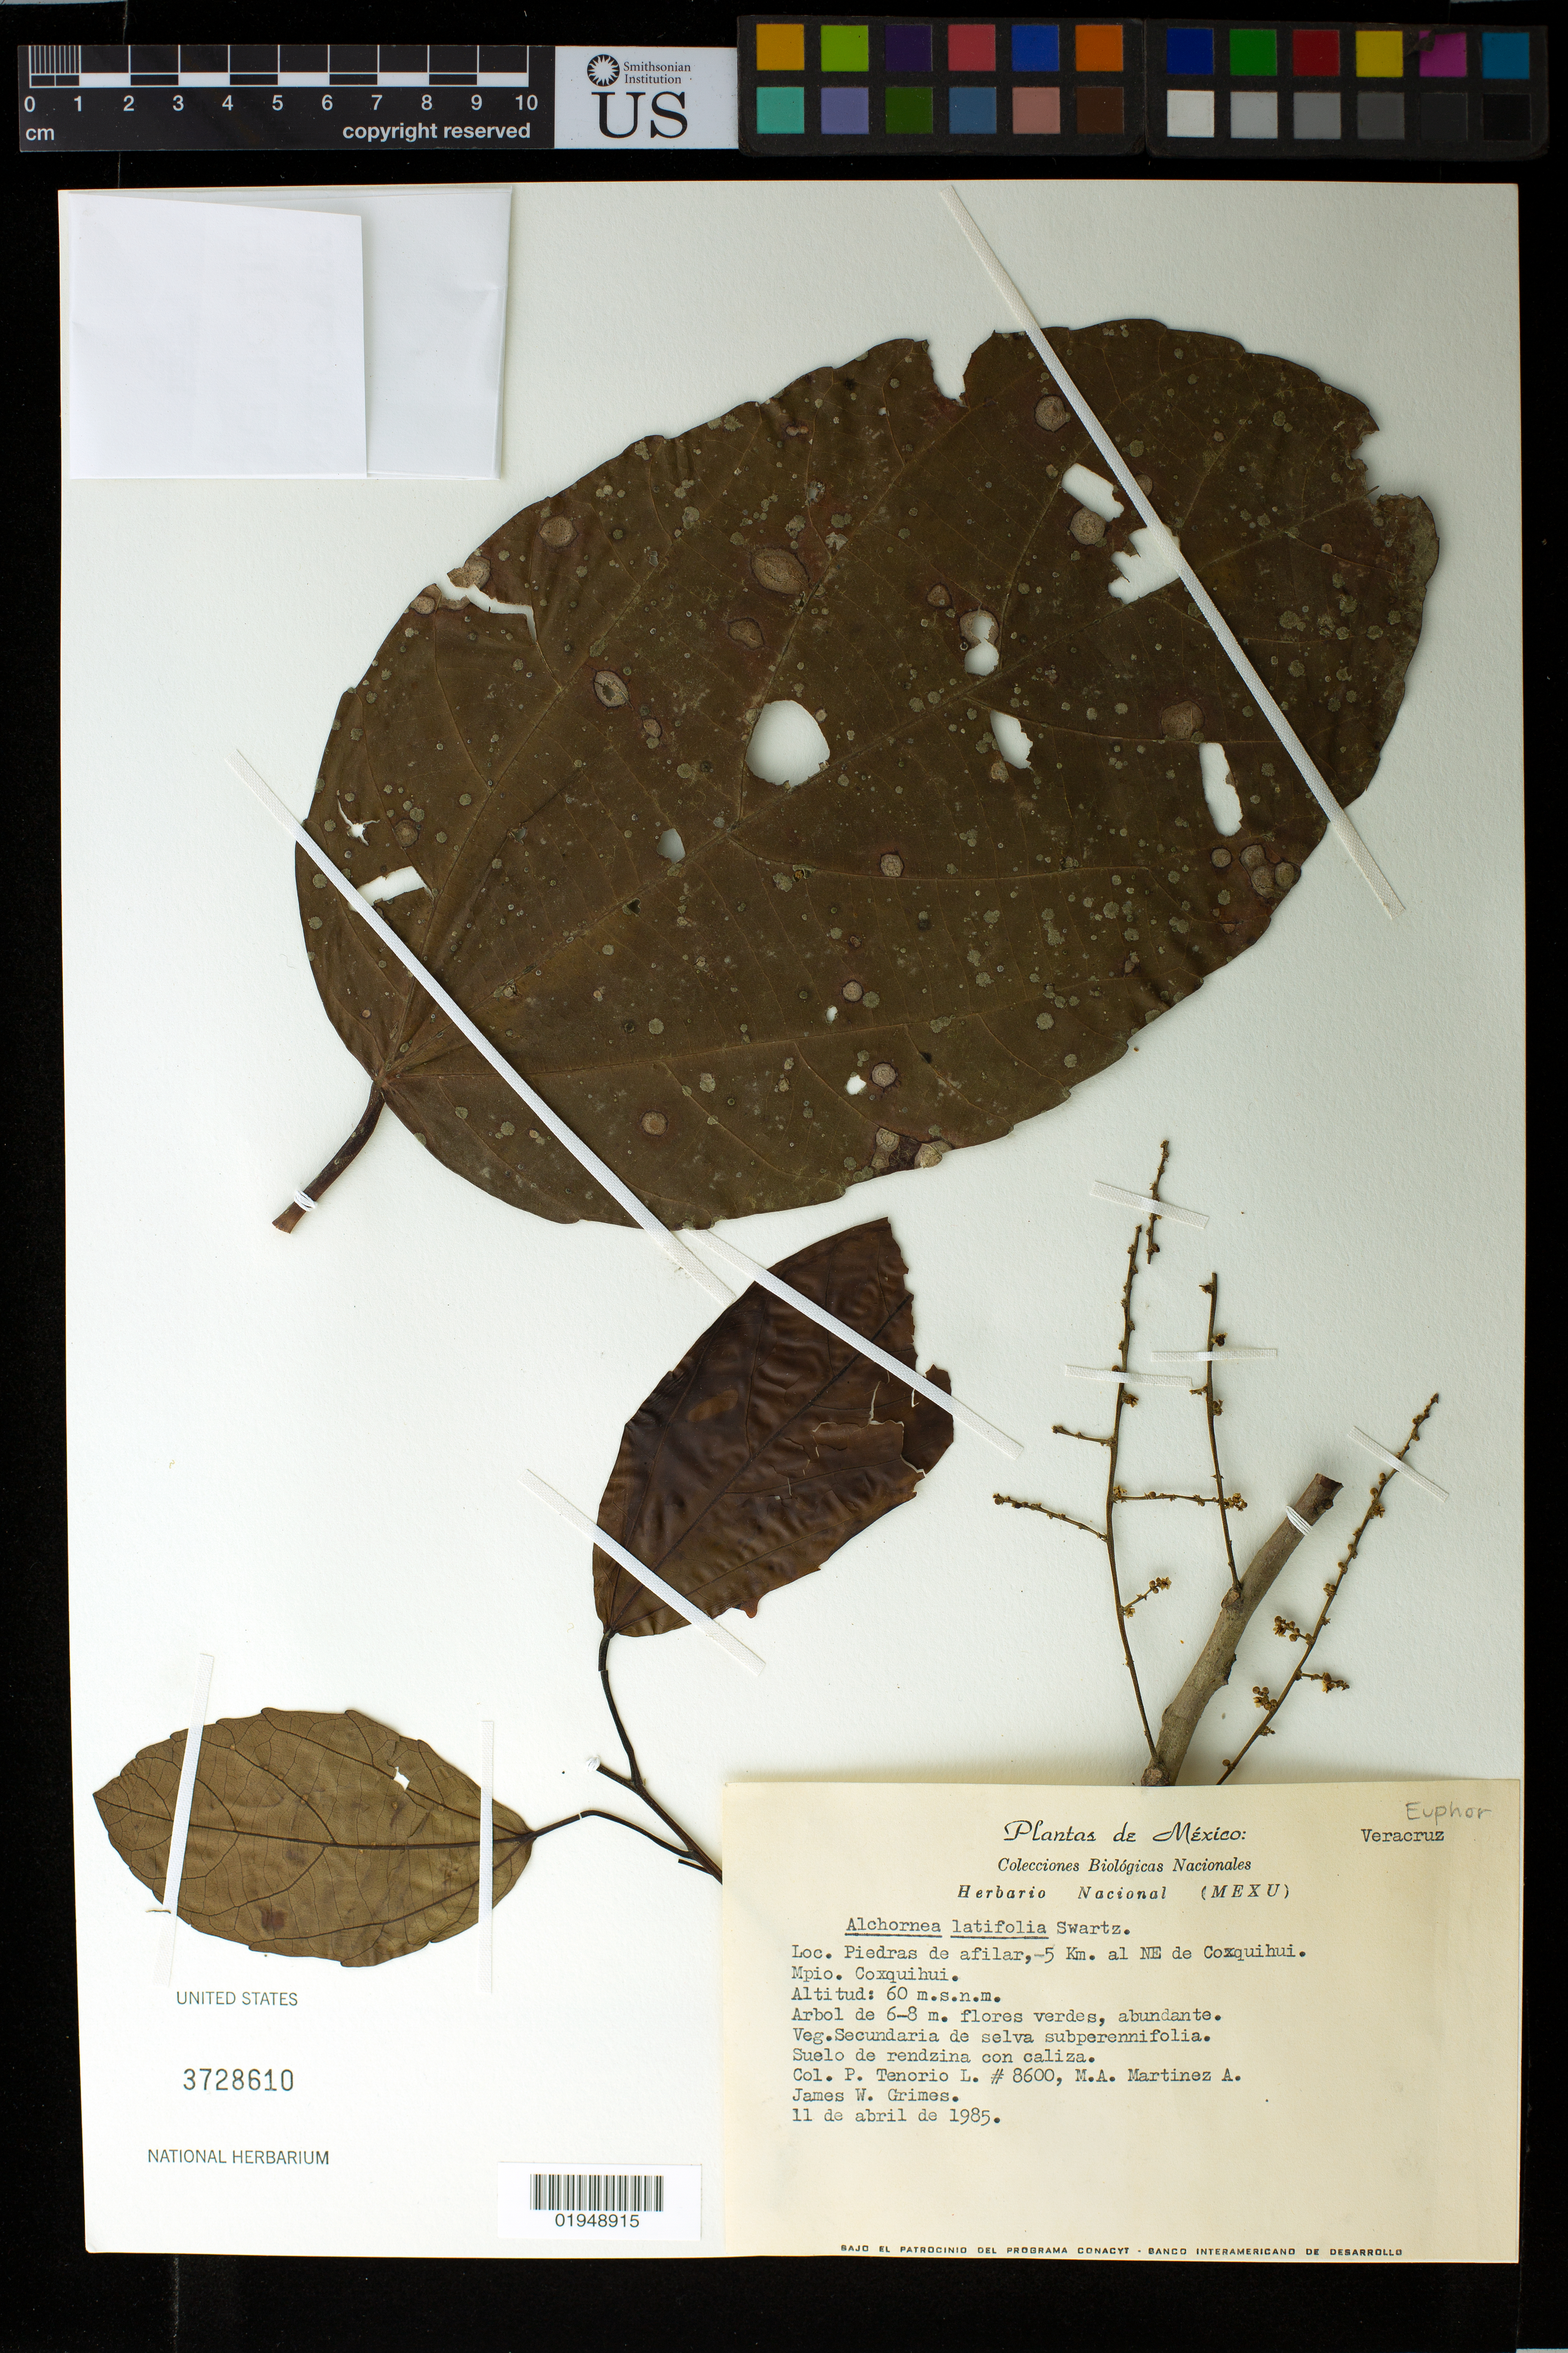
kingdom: Plantae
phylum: Tracheophyta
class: Magnoliopsida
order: Malpighiales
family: Euphorbiaceae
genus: Alchornea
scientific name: Alchornea latifolia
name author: Sw.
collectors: P. Tenorio L., M. A. Martínez Alfaro & J. W. Grimes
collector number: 8600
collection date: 1985-04-12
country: Mexico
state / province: Veracruz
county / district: Coxquihui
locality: Piedras de afilar, 5 km. al NE de Coxquihui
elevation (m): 60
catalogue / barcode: US 3728610